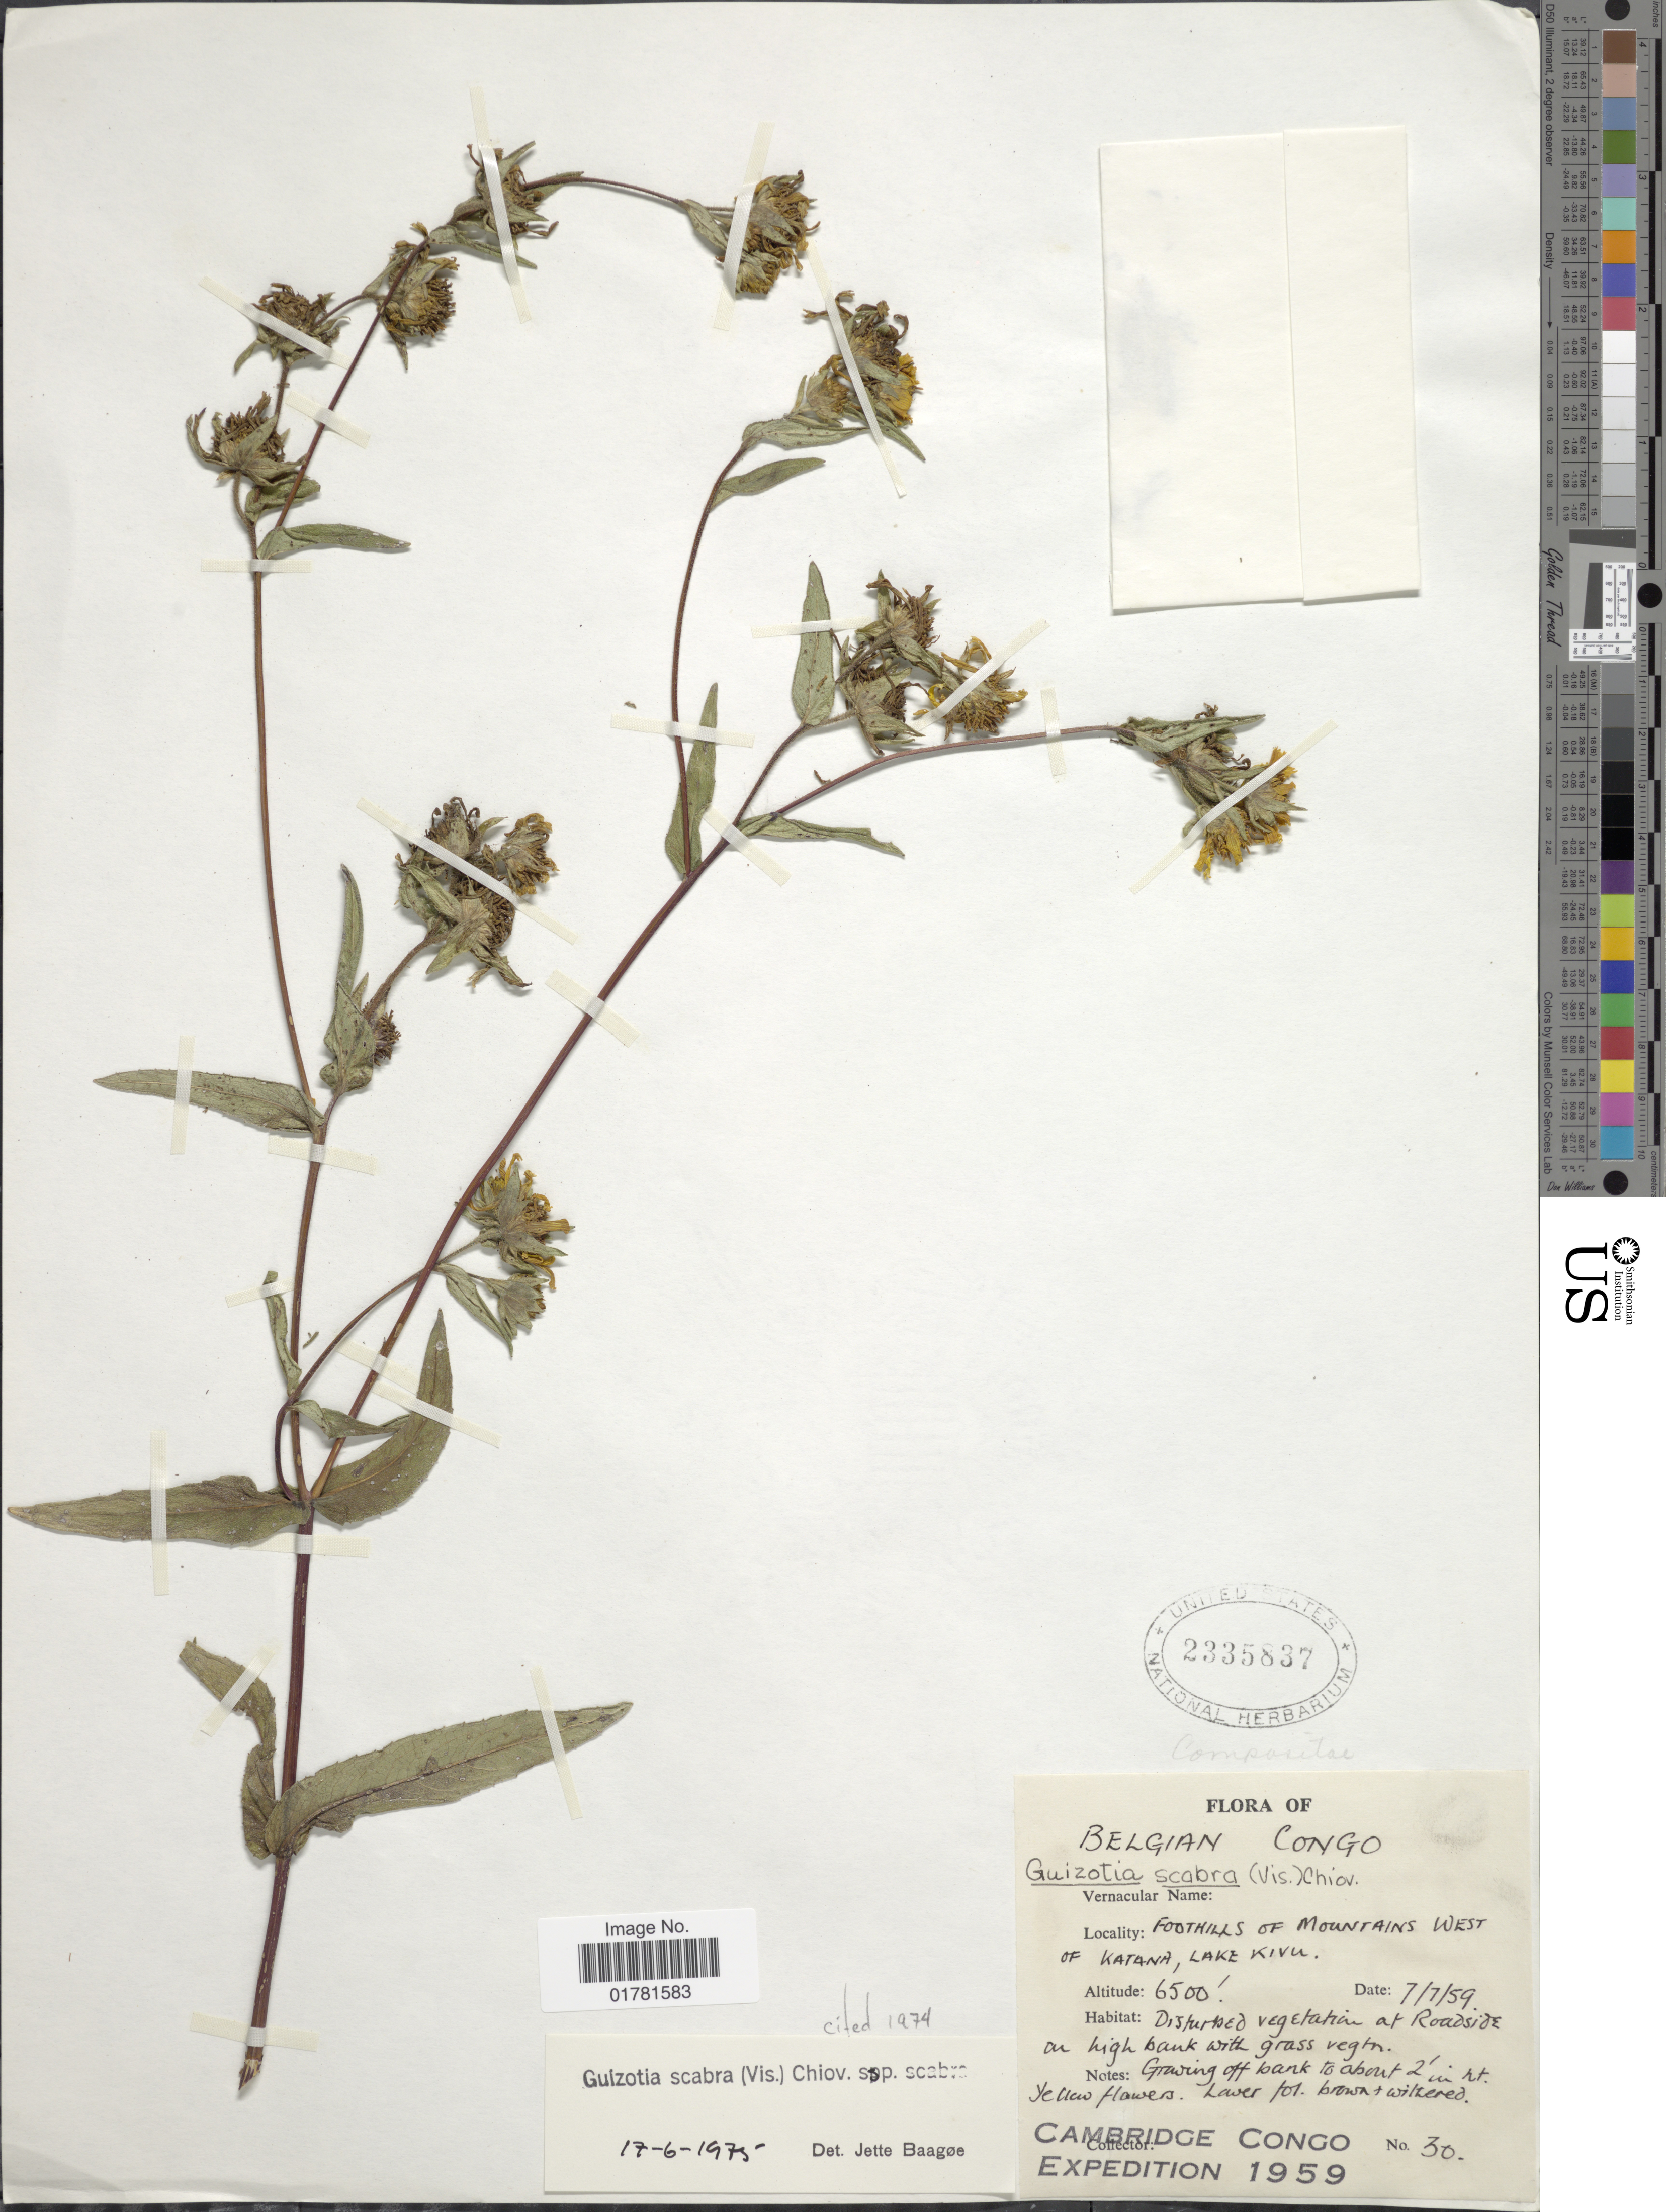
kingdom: Plantae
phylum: Tracheophyta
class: Magnoliopsida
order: Asterales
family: Asteraceae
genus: Guizotia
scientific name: Guizotia scabra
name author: Chiov.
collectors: Cambridge Congo Expedition 1959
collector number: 30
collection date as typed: Transcribed d/m/y: 7/7/59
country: Congo, Democratic Republic of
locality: Foothilla of Mountains West of Katawa, Lake Kivu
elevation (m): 1981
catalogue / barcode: US 2335837